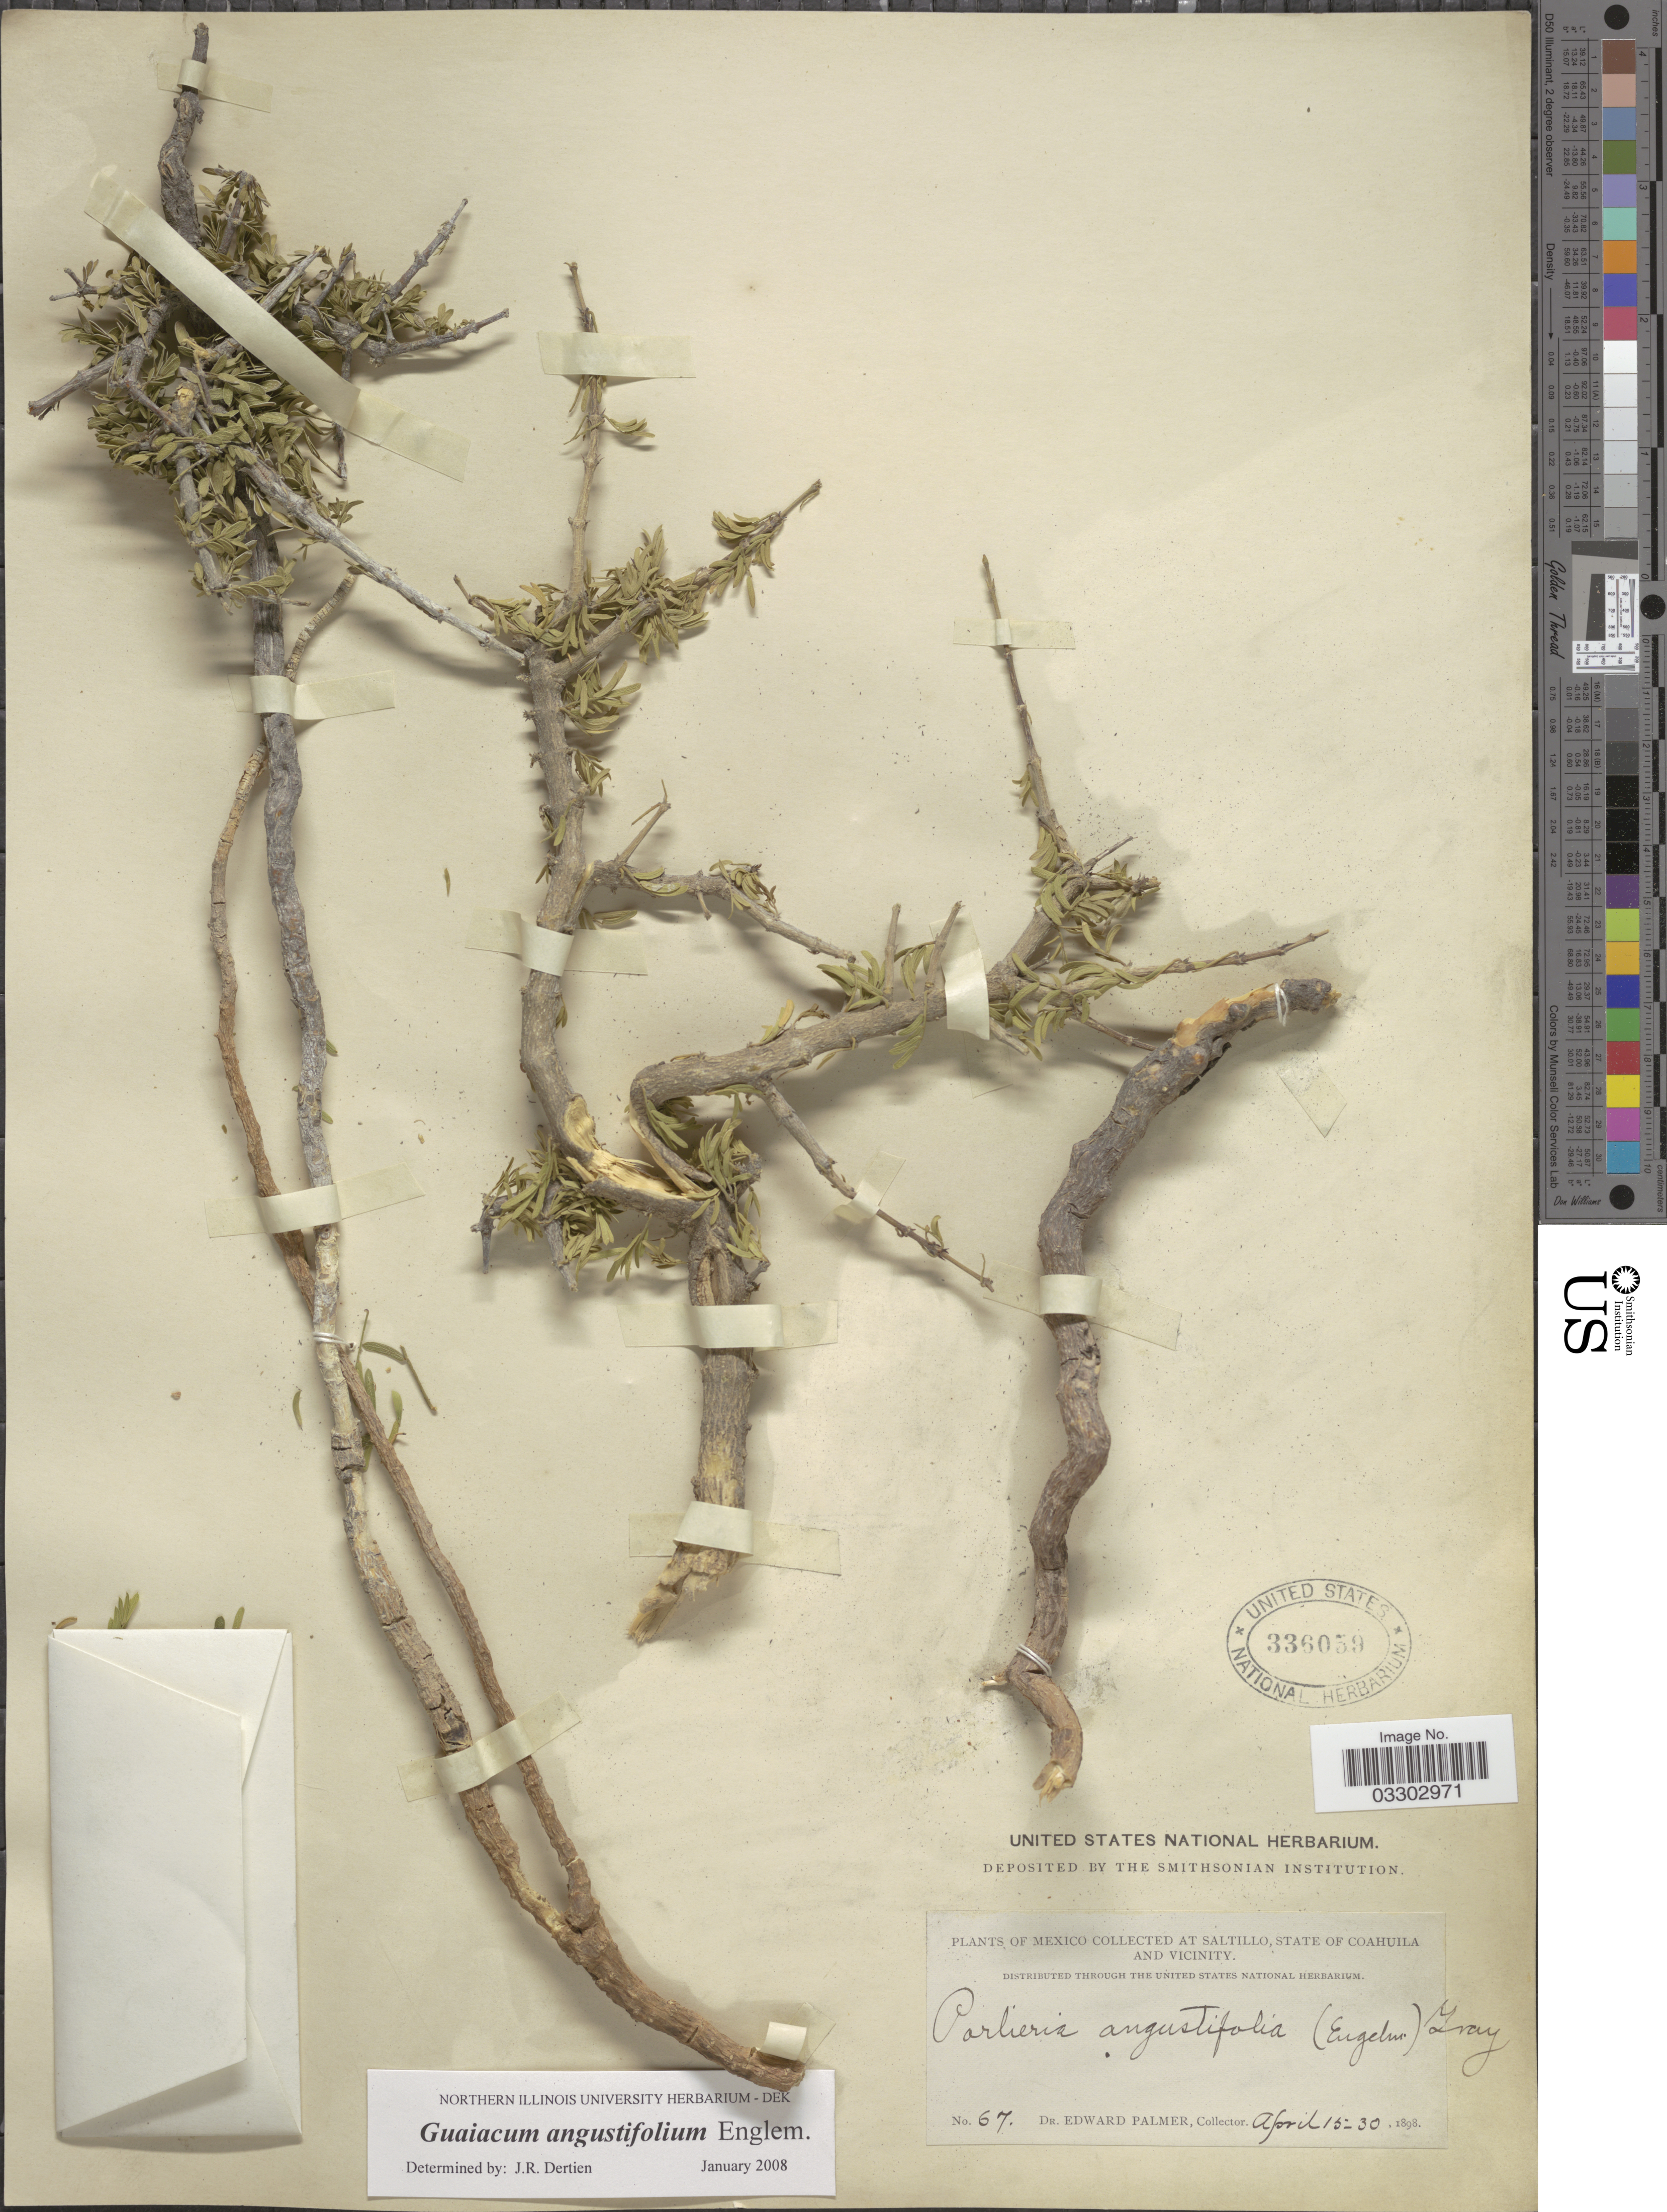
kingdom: Plantae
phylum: Tracheophyta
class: Magnoliopsida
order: Zygophyllales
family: Zygophyllaceae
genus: Guaiacum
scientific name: Guaiacum angustifolium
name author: Engelm.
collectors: E. Palmer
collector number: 67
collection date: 1898-04-15/1898-04-30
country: Mexico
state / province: Coahuila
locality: At Saltillo, State of Coahuila and Vicinity.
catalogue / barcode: US 336059